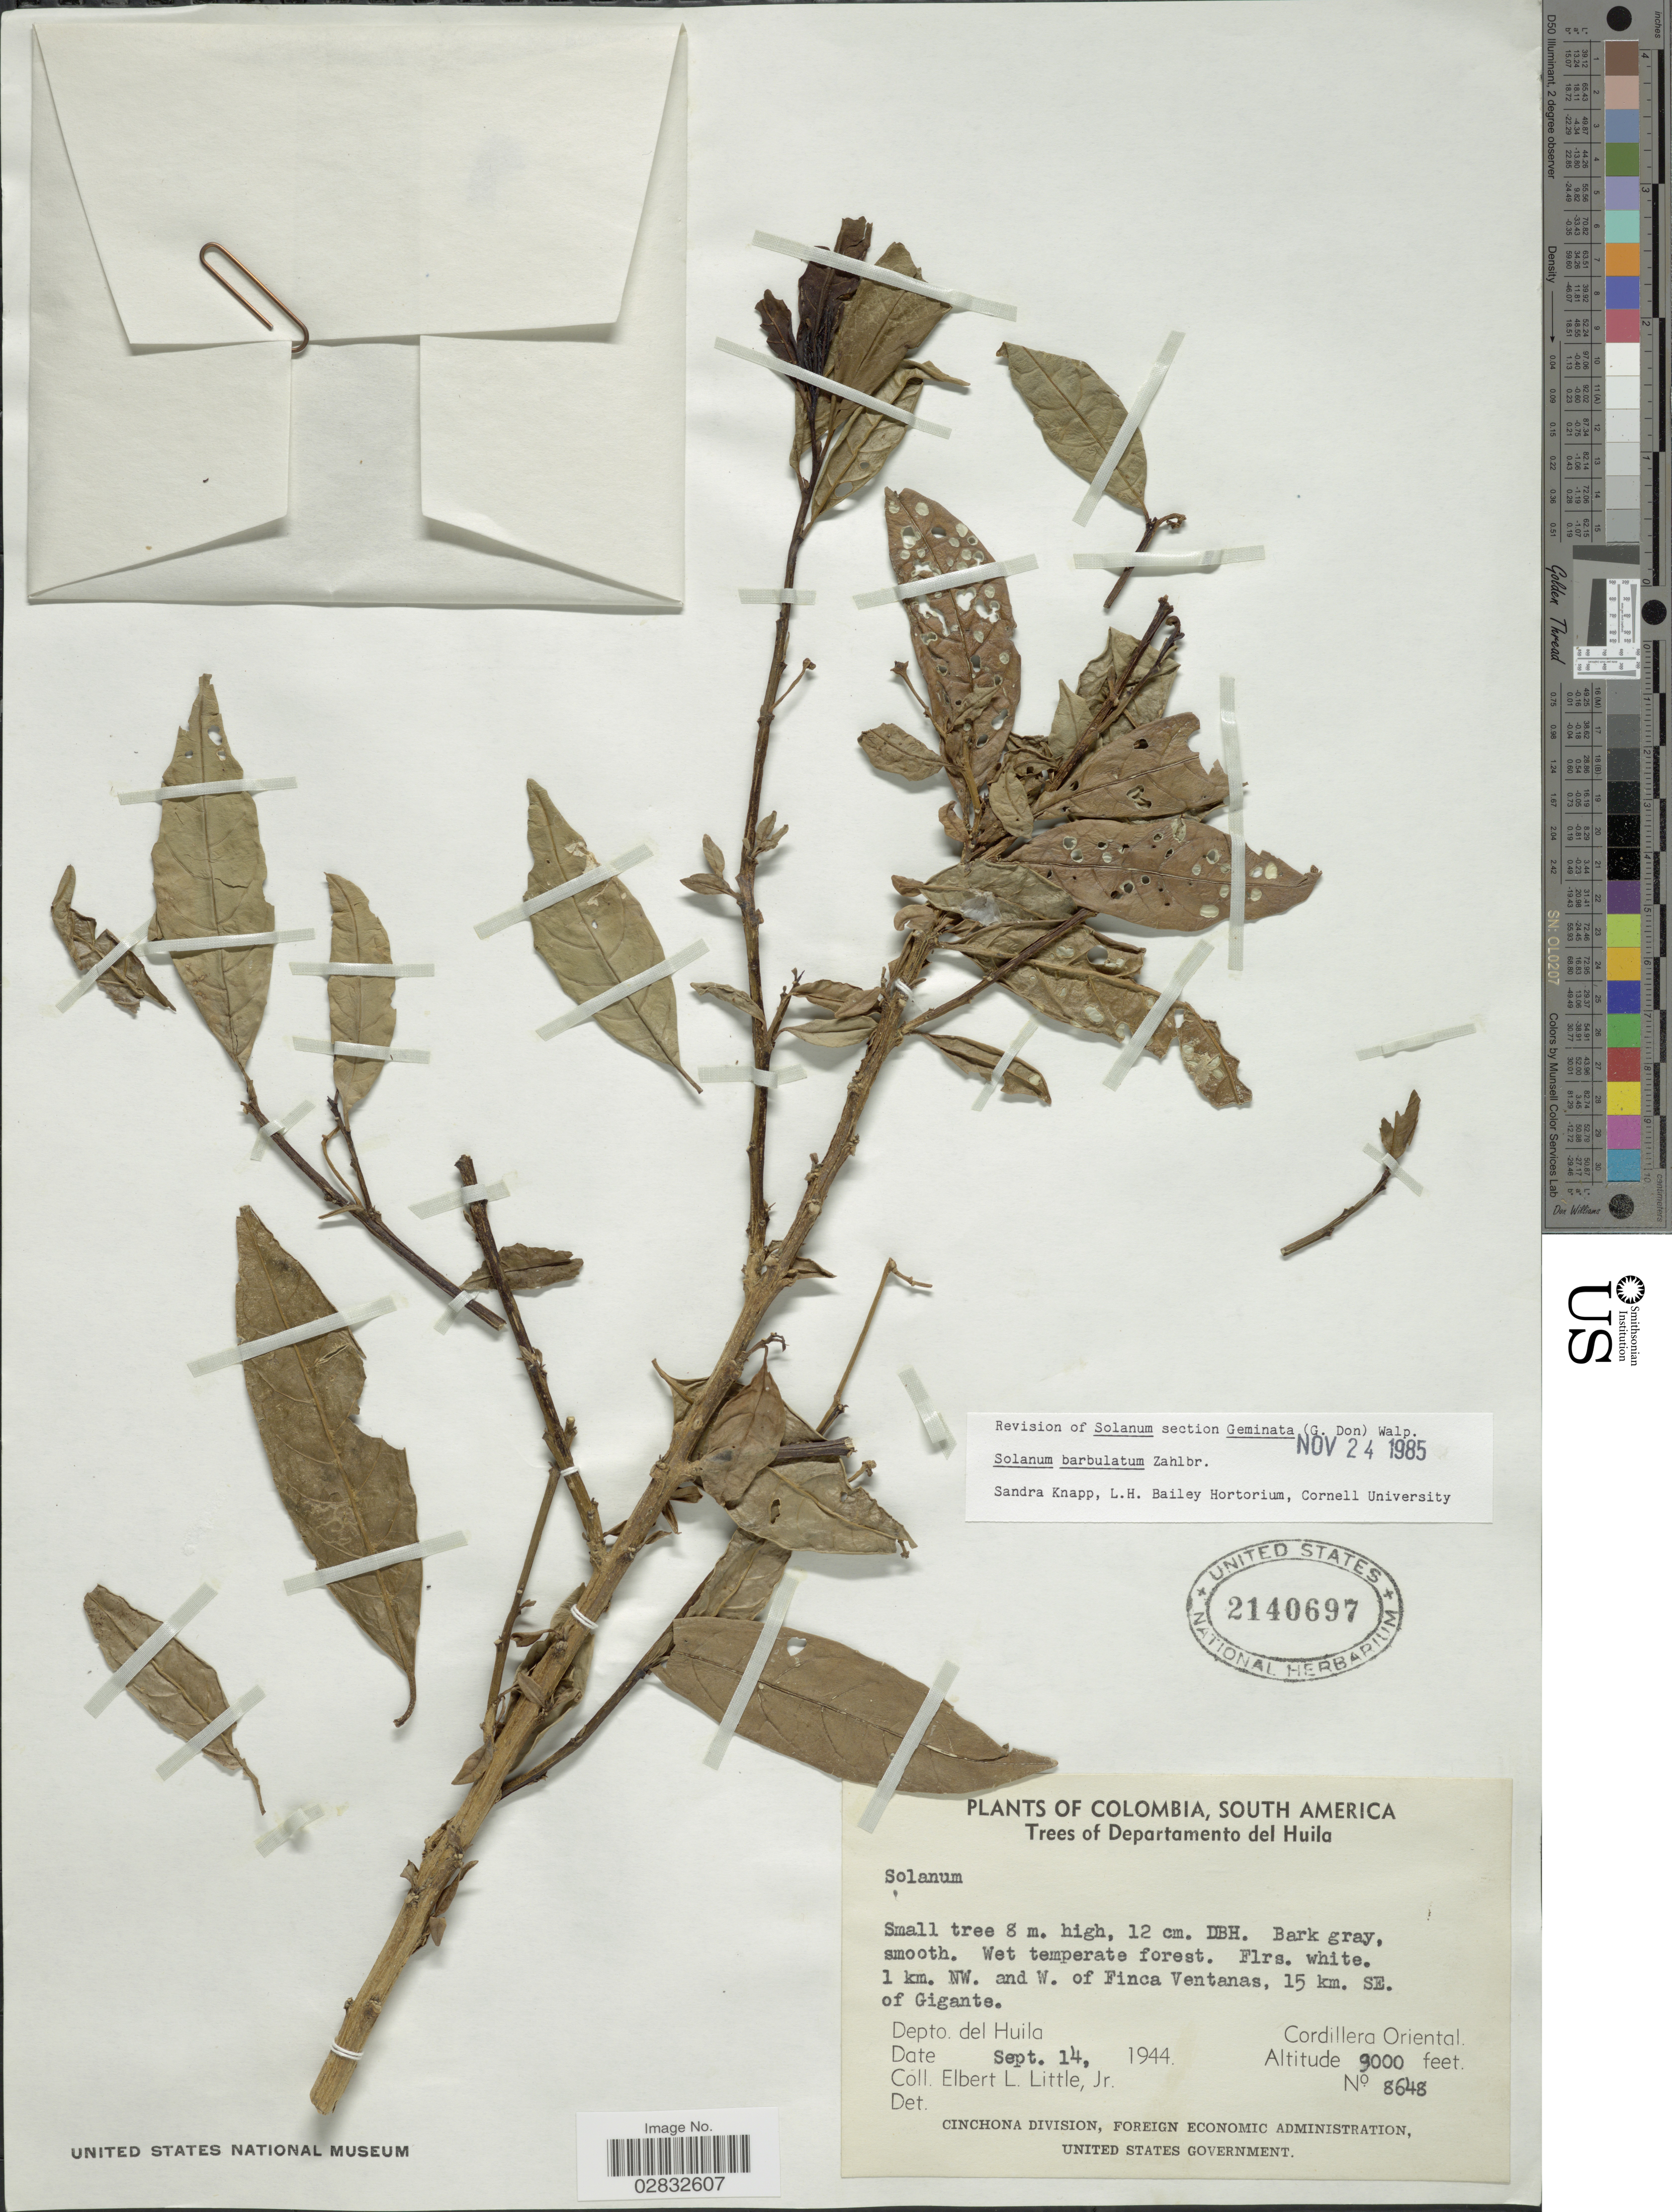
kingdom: Plantae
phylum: Tracheophyta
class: Magnoliopsida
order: Solanales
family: Solanaceae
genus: Solanum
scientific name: Solanum barbulatum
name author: Zahlbr.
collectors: E. L. Little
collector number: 8648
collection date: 1944-09-14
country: Colombia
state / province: Huila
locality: Trees of Departamento del Huila, 1 km. NW. and W. of Finca Ventanas, 15 km. SE. of Gigante, Depto. del Huila. Cordillera Oriental.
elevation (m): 2743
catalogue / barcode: US 2140697